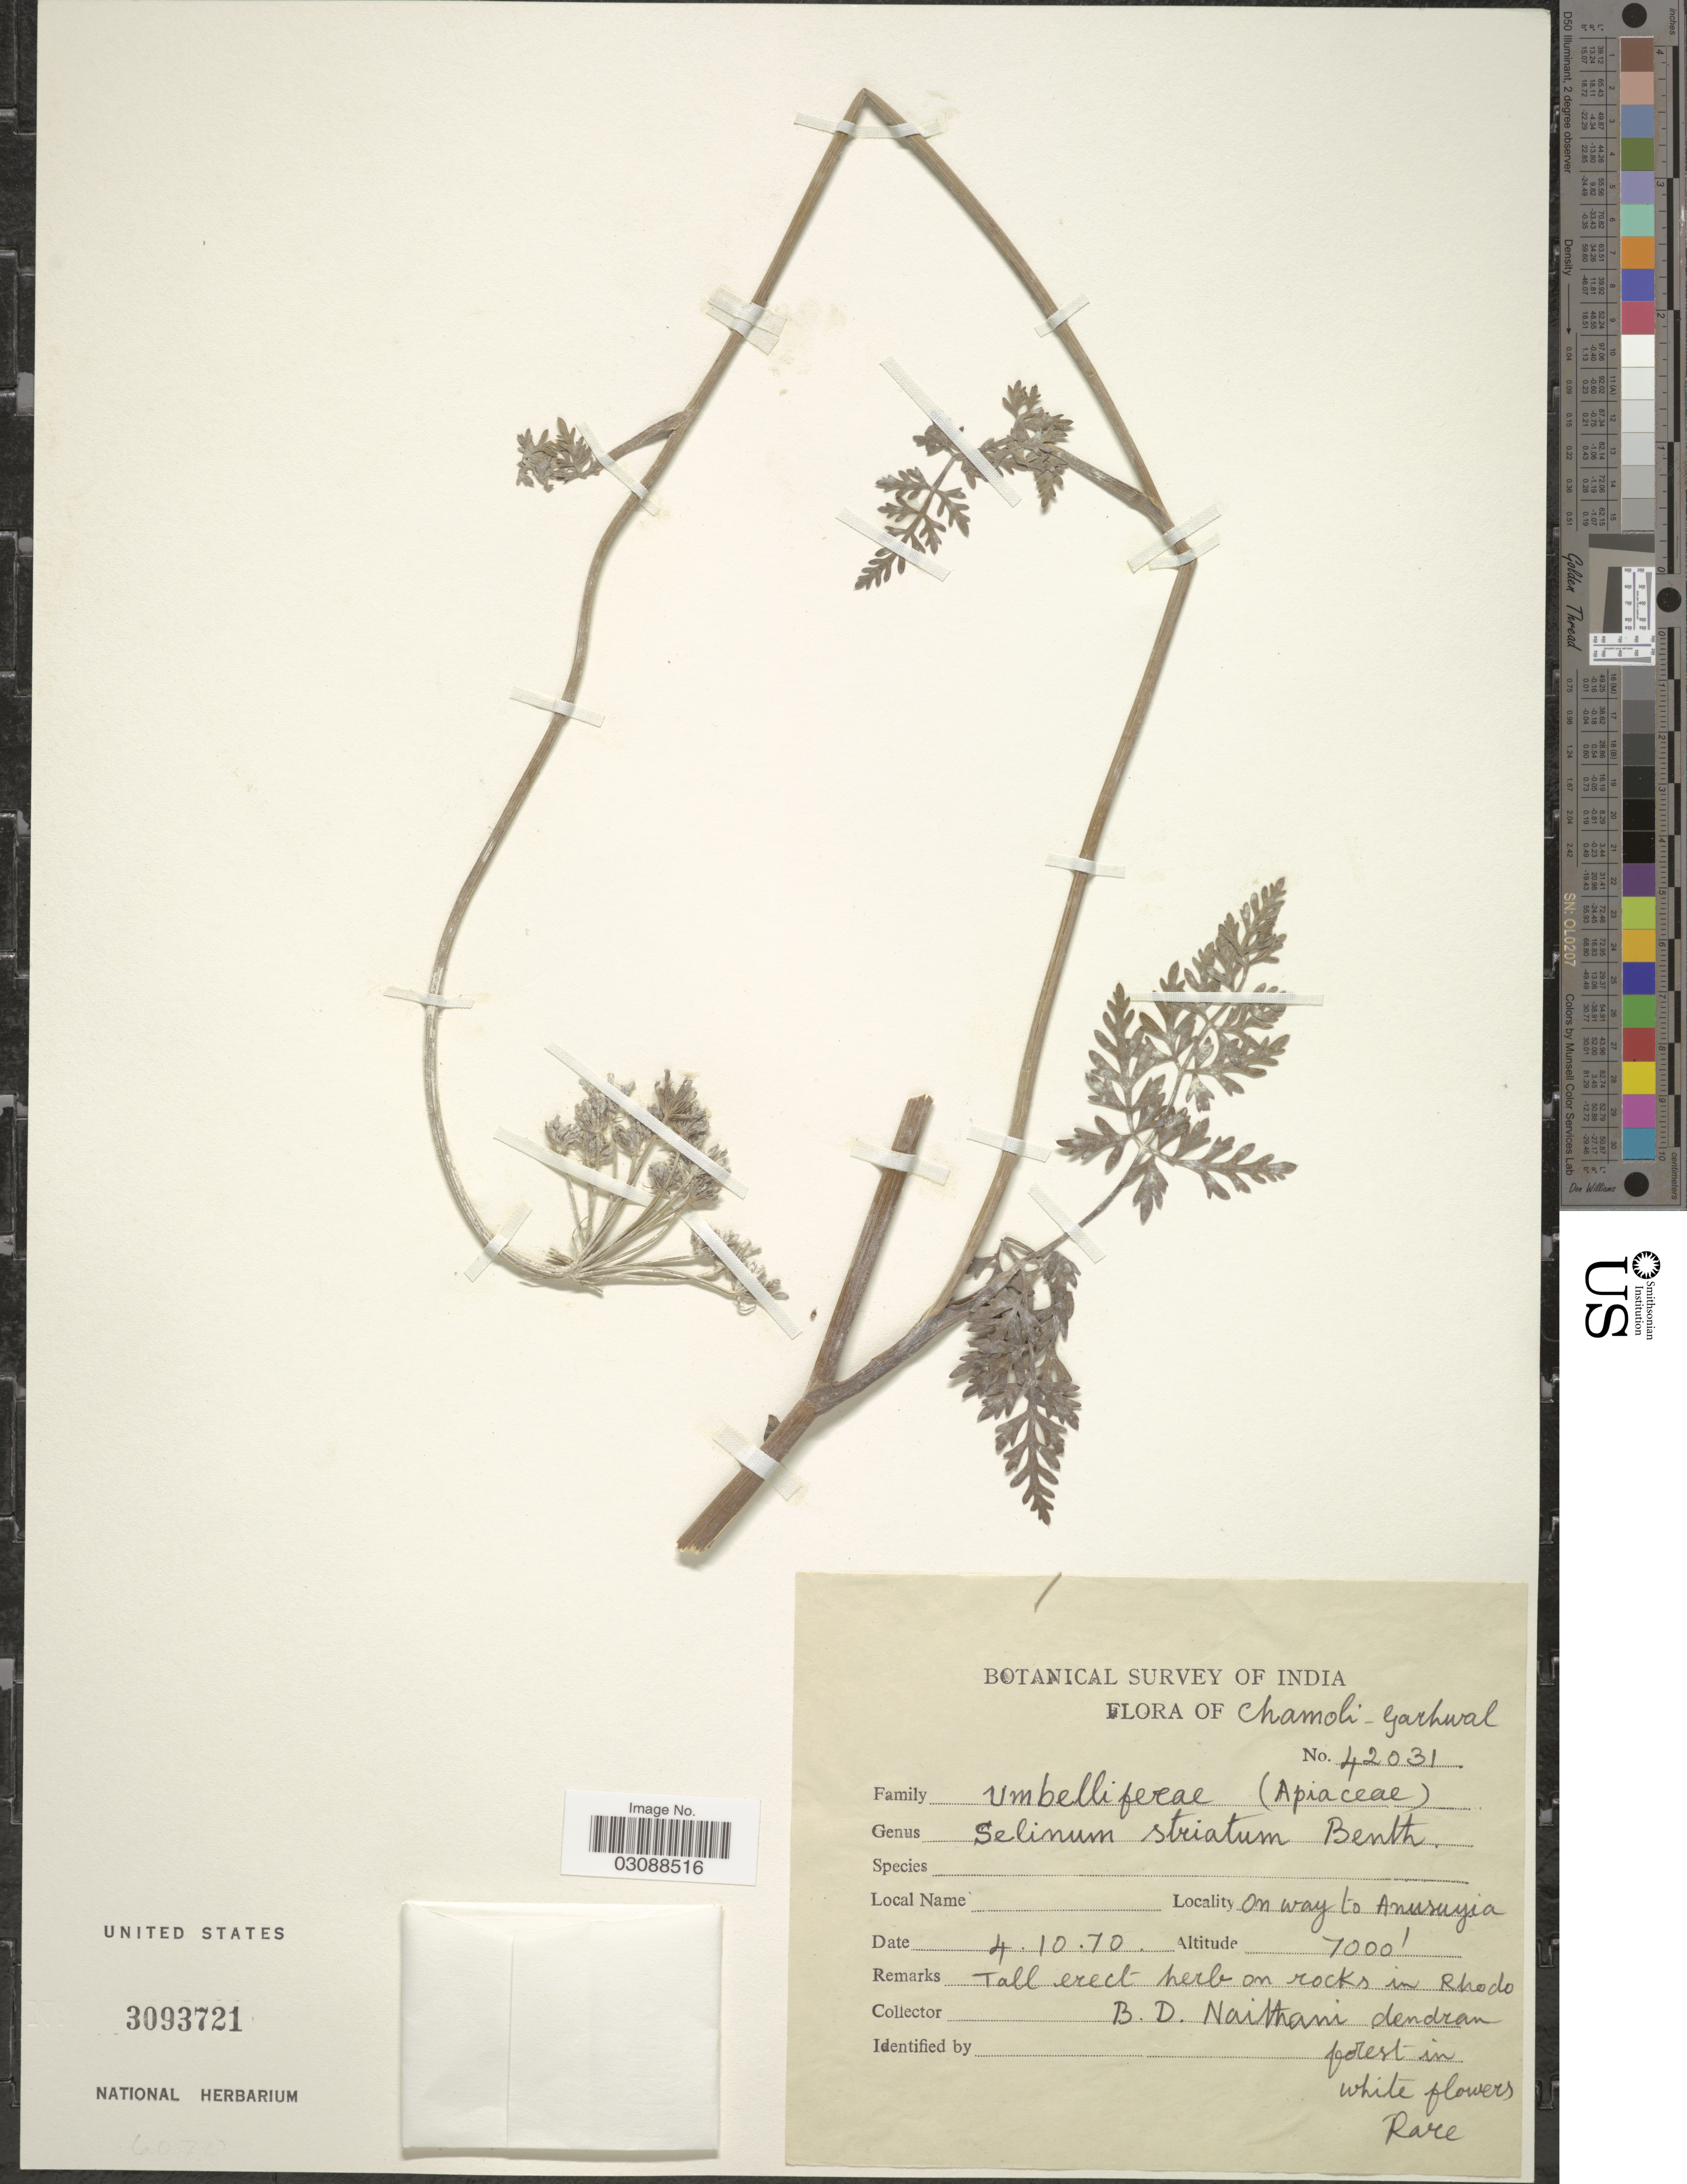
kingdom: Plantae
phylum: Tracheophyta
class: Magnoliopsida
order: Apiales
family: Apiaceae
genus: Oreocome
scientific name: Oreocome striata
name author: (DC.) Pimenov & Kljuykov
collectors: B. Naithani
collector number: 42031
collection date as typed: Transcribed d/m/y: 4/10/70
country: India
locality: Chamoli-Garhwal. On way to Anusuyia.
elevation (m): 2134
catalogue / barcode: US 3093721